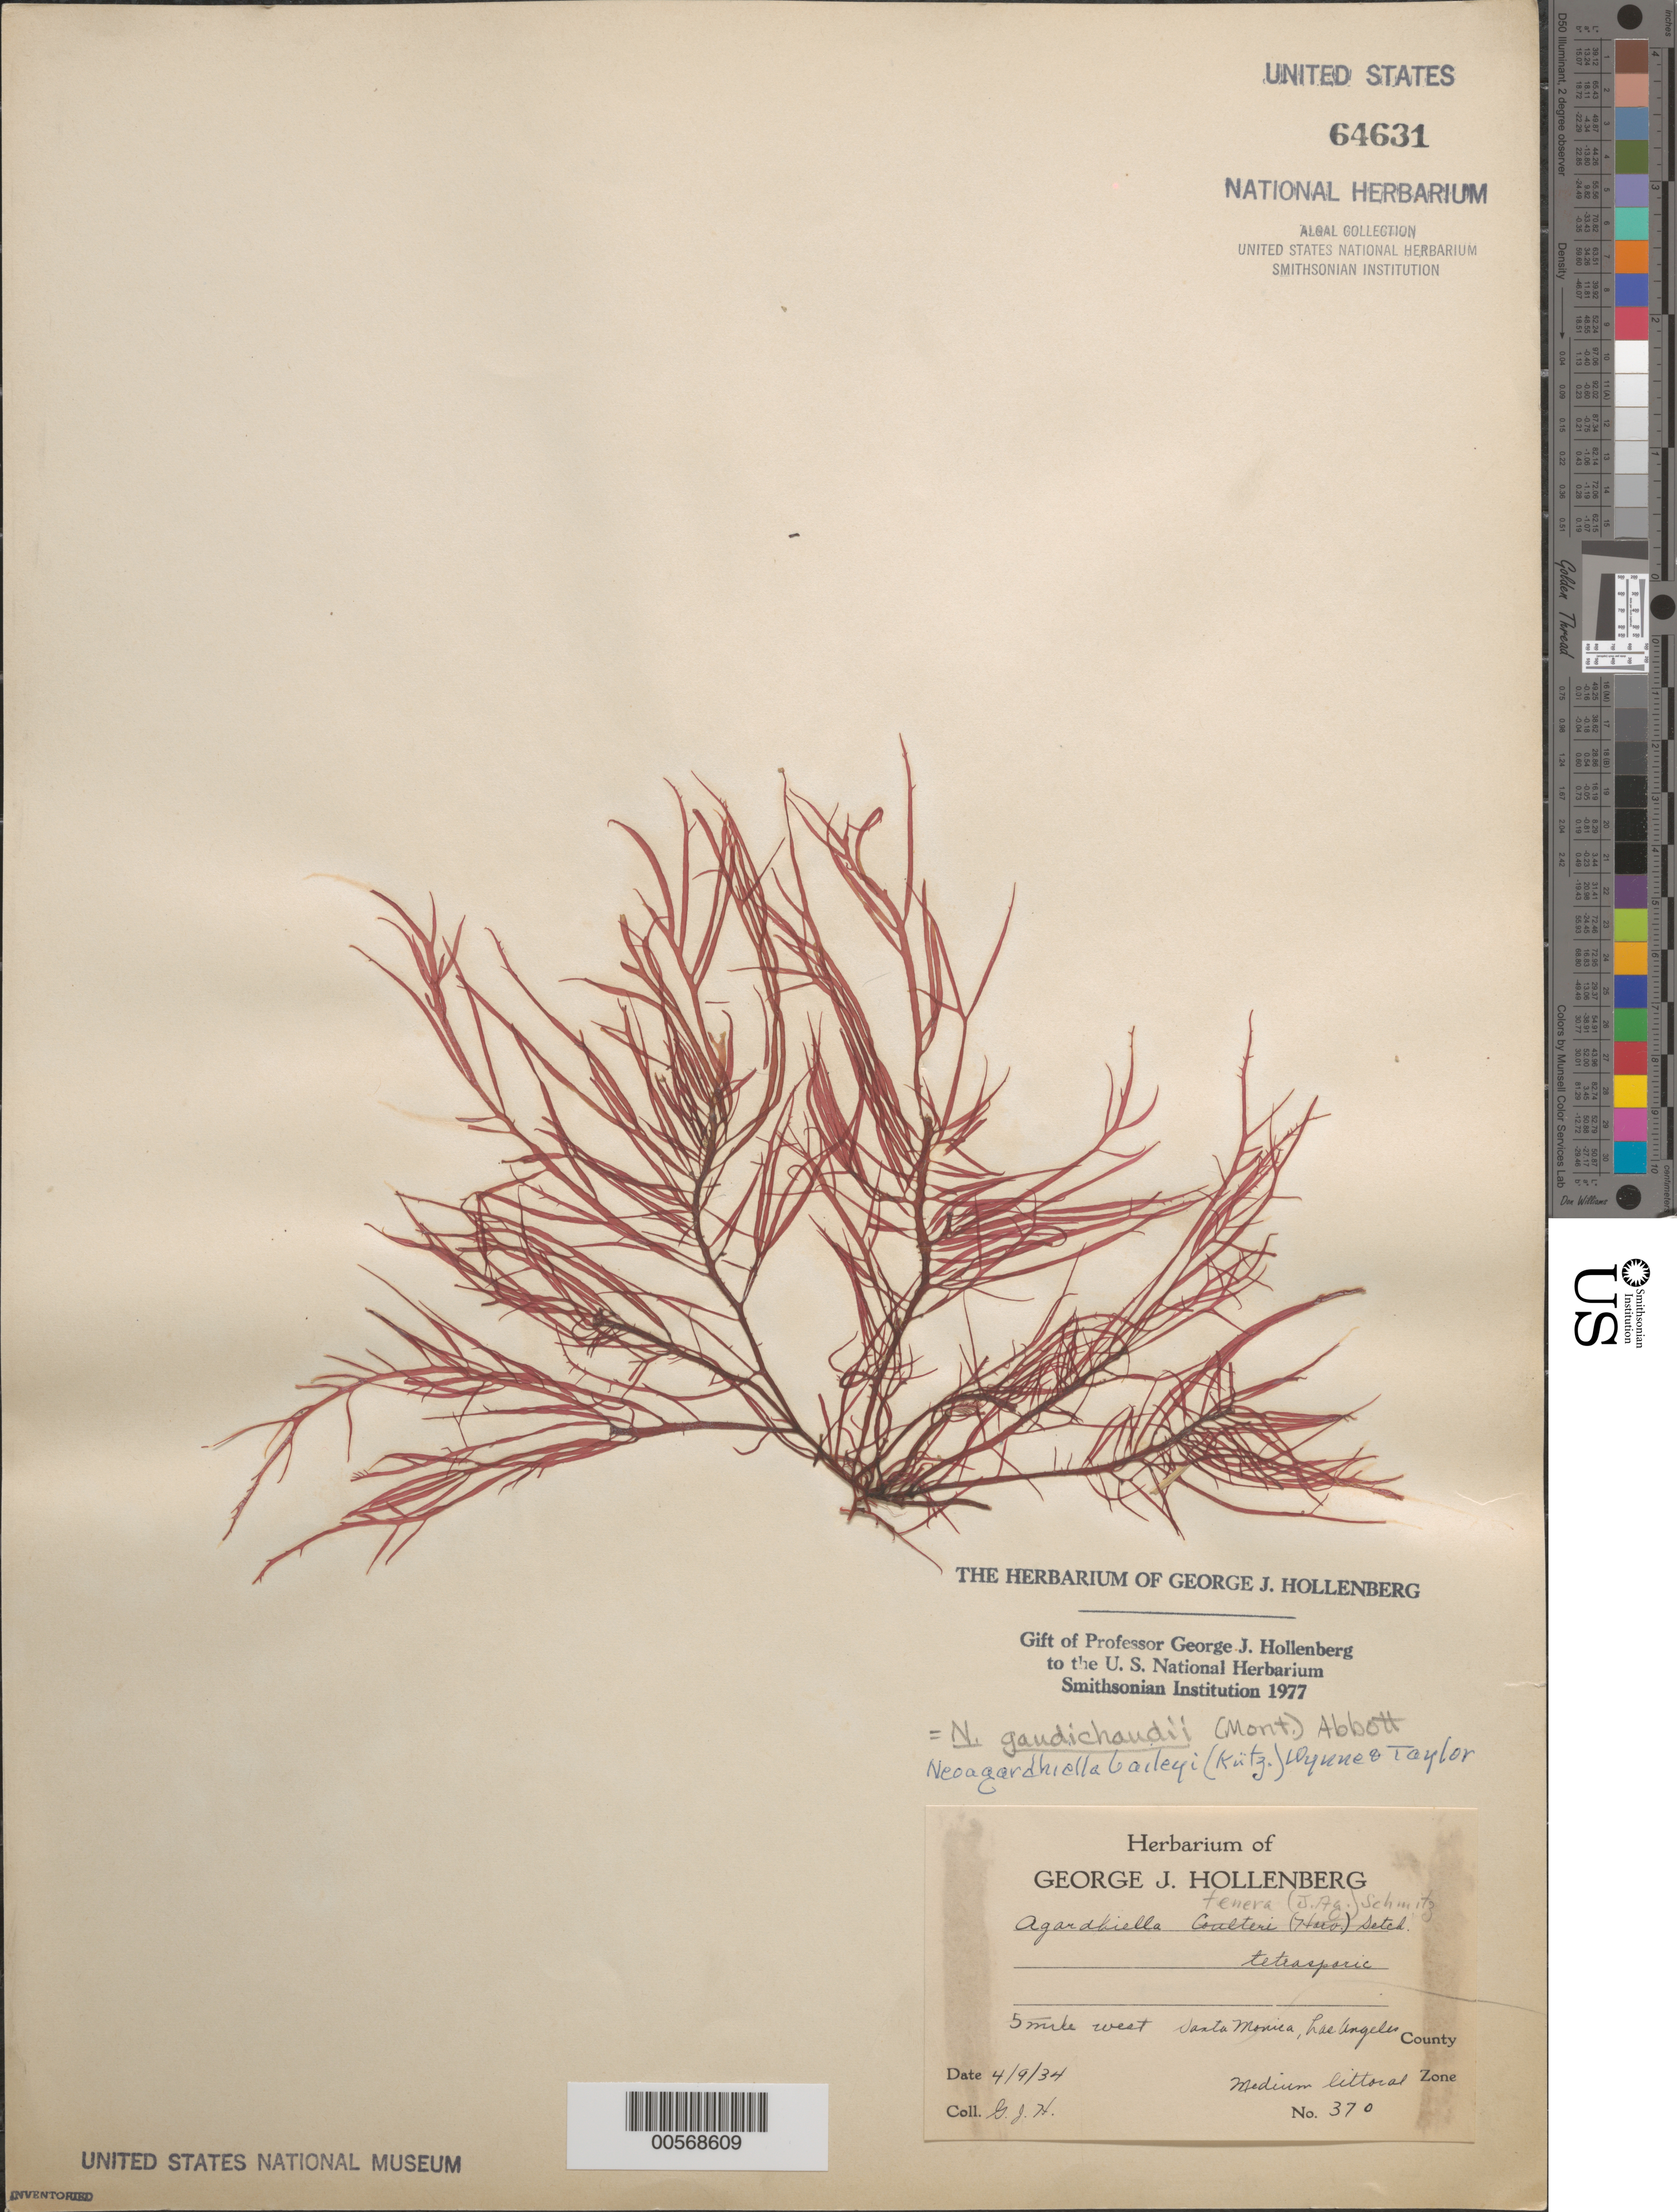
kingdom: Plantae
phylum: Rhodophyta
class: Florideophyceae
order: Gigartinales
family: Solieriaceae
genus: Sarcodiotheca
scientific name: Sarcodiotheca gaudichaudii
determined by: Algae name updating Project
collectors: G. Hollenberg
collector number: GJH 370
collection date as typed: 09 Apr 1934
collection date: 1934-04-09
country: United States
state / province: California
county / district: Los Angeles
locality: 5 miles west of Santa Monica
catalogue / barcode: US 64631